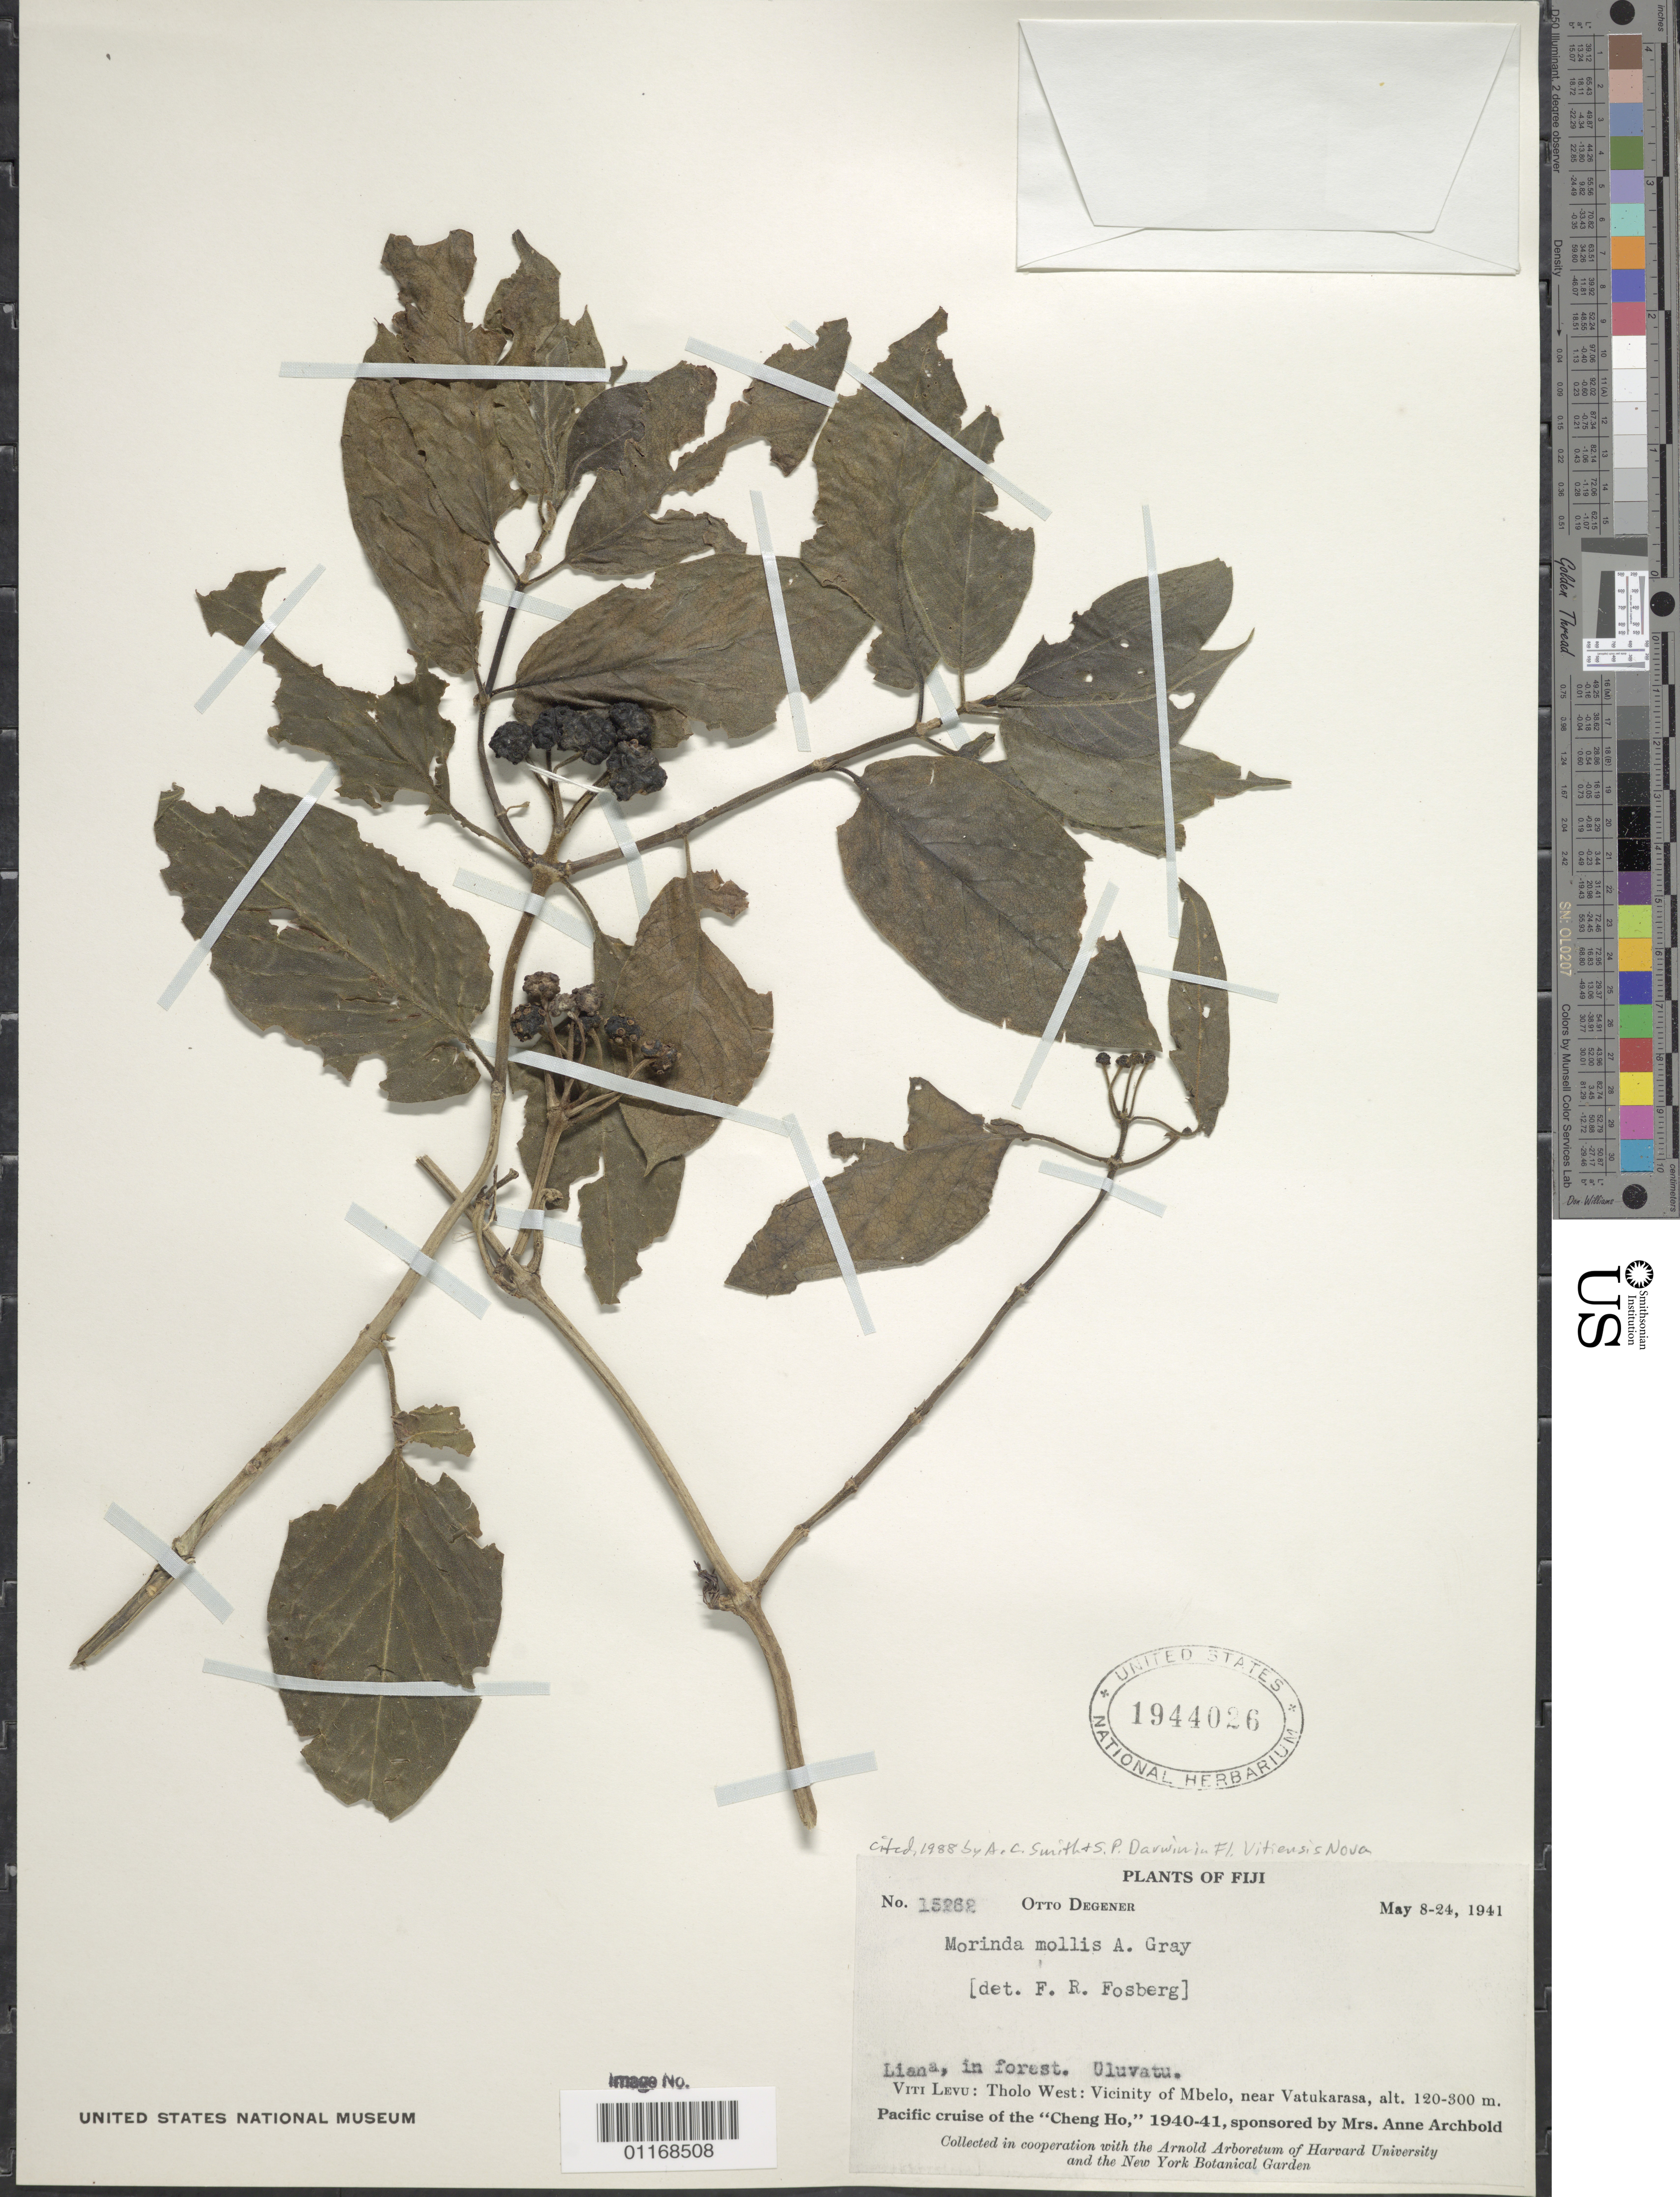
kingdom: Plantae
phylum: Tracheophyta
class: Magnoliopsida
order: Gentianales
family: Rubiaceae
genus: Gynochthodes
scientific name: Gynochthodes mollis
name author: (Razafim. & B. Bremer) A. Gray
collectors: O. Degener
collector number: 15262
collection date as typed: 08 May 1941 to 24 May 1941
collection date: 1941-05-08/1941-05-24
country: Fiji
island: Viti Levu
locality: Tholo West, vicinity of Mbelo, near Vatukarasa. [Viti Levu Group]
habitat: forest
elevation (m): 120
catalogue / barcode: US 1944026